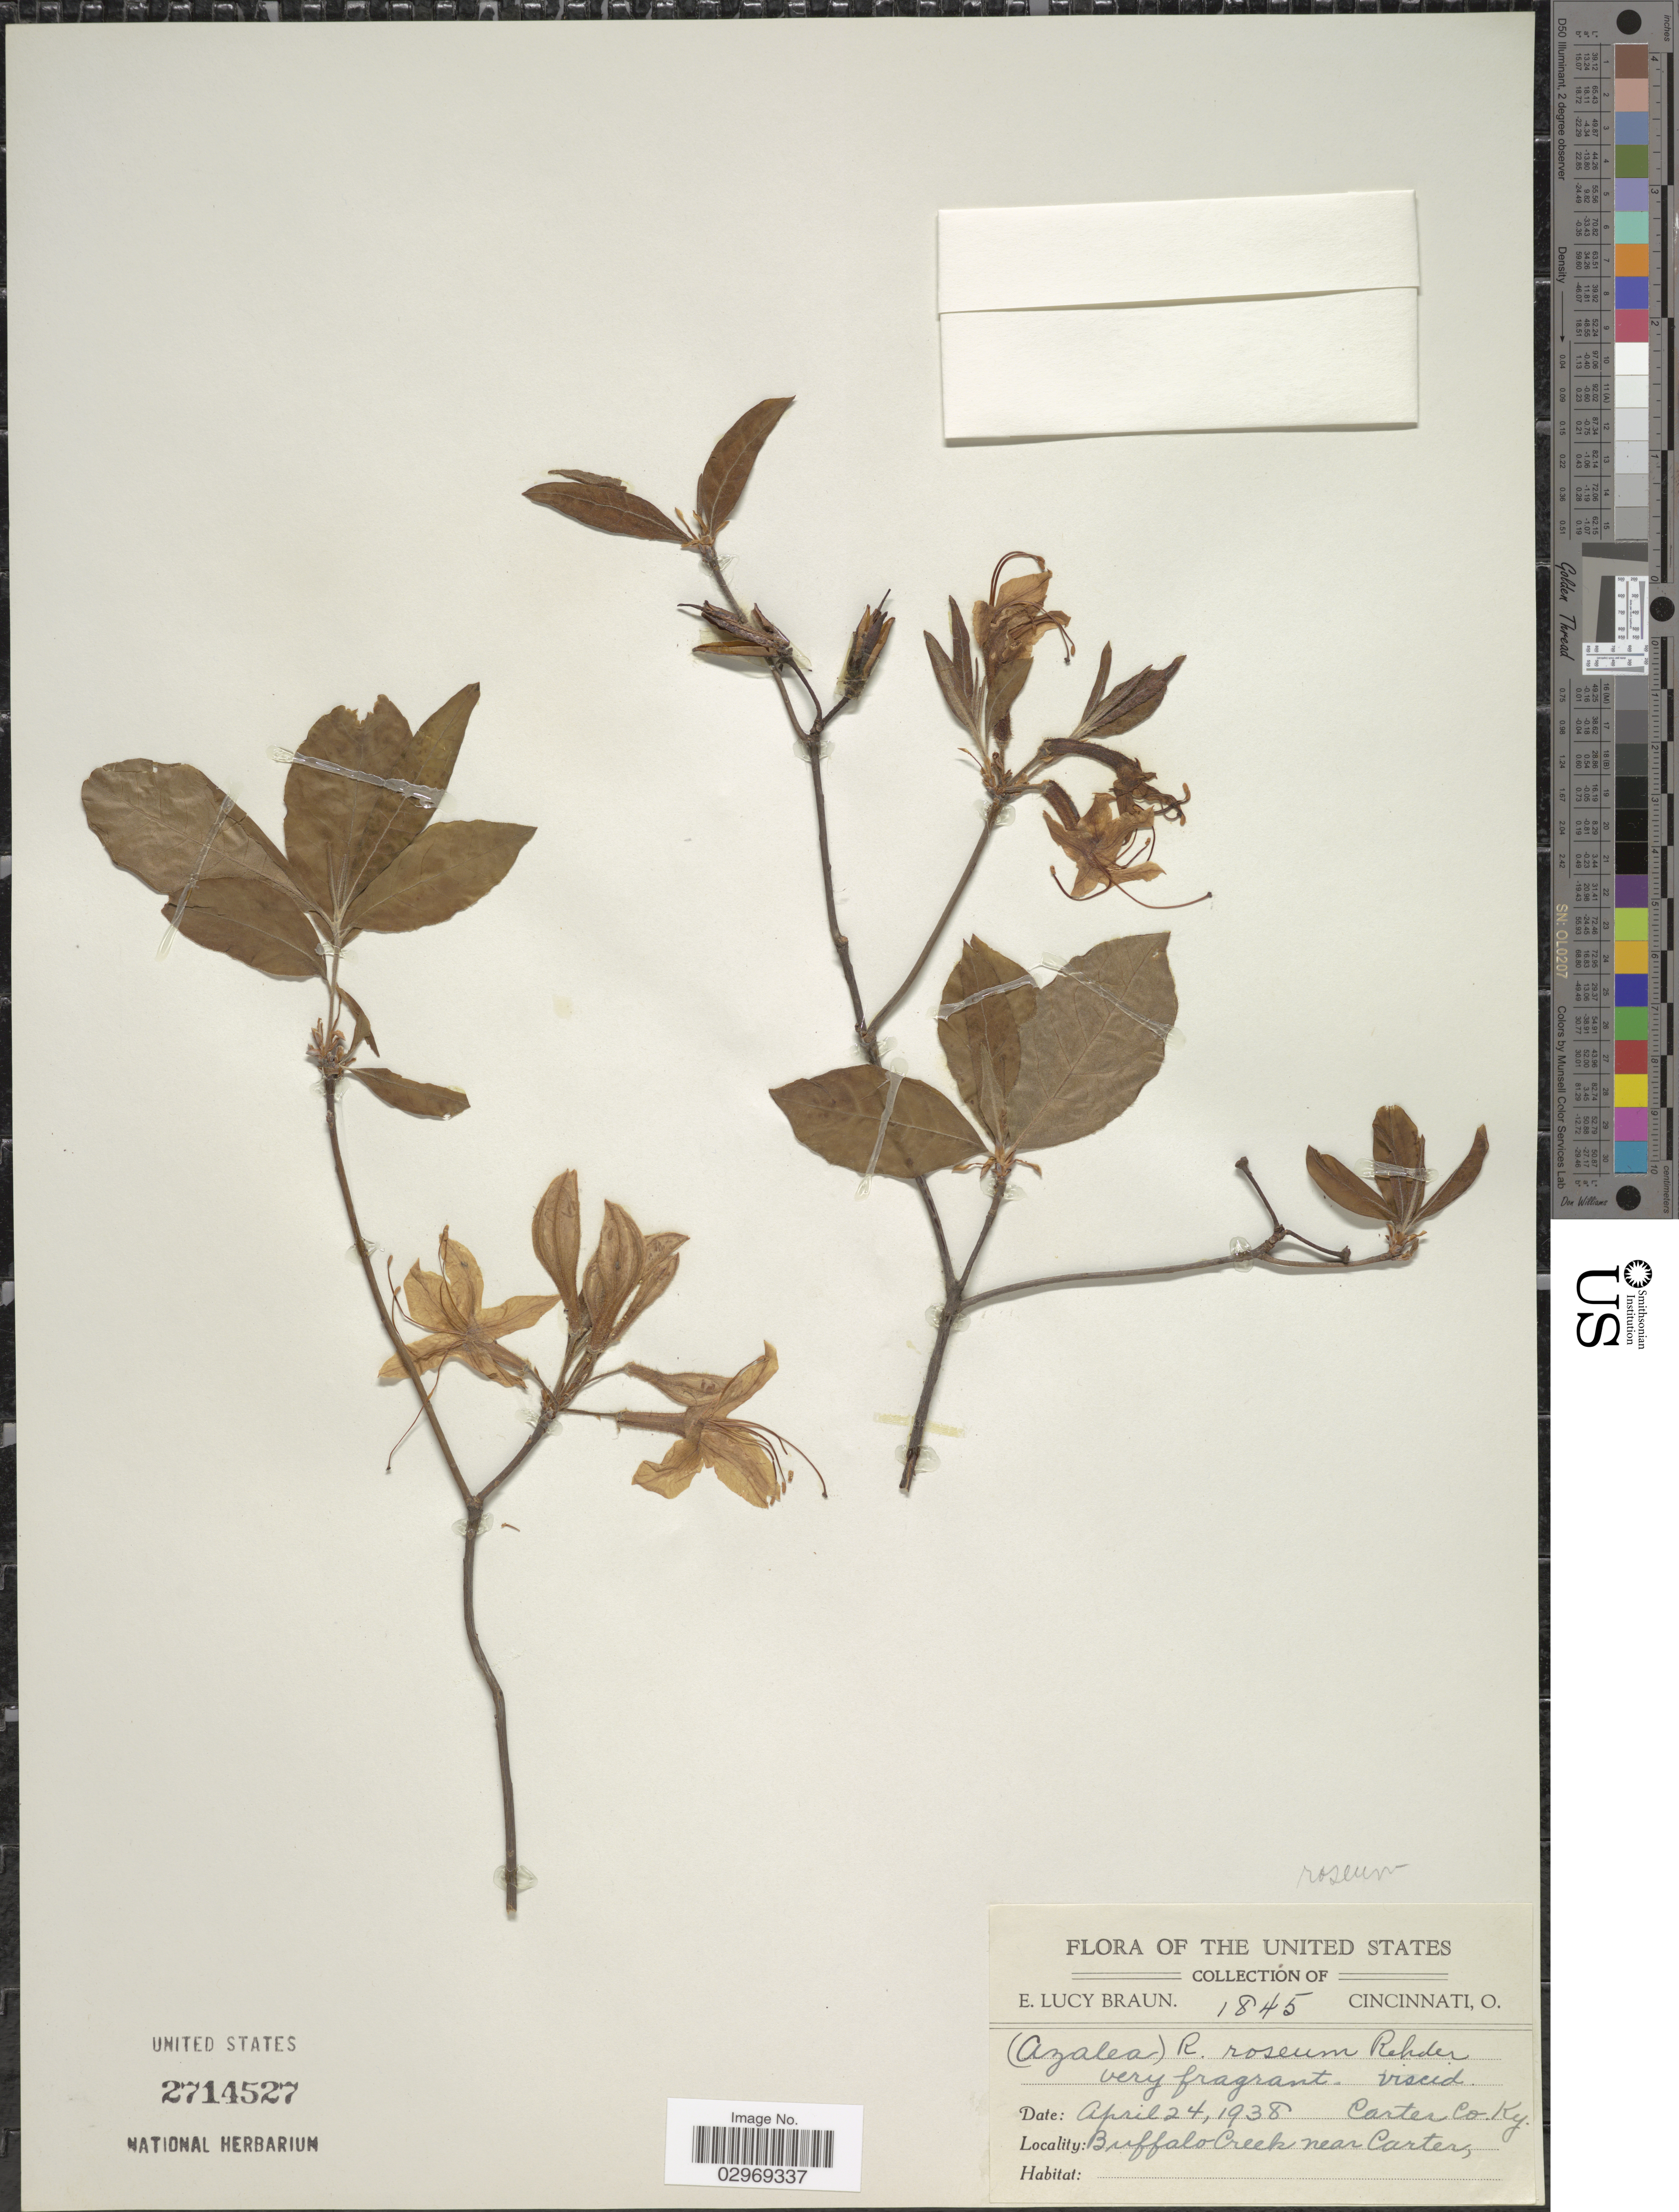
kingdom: Plantae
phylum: Tracheophyta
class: Magnoliopsida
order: Ericales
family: Ericaceae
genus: Rhododendron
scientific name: Rhododendron roseum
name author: (Loisel.) Rehder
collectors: E. L. Braun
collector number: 1845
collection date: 1938-04-24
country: United States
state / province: Kentucky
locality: Carter Co. Buffalo Creek near Carter.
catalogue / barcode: US 2714527